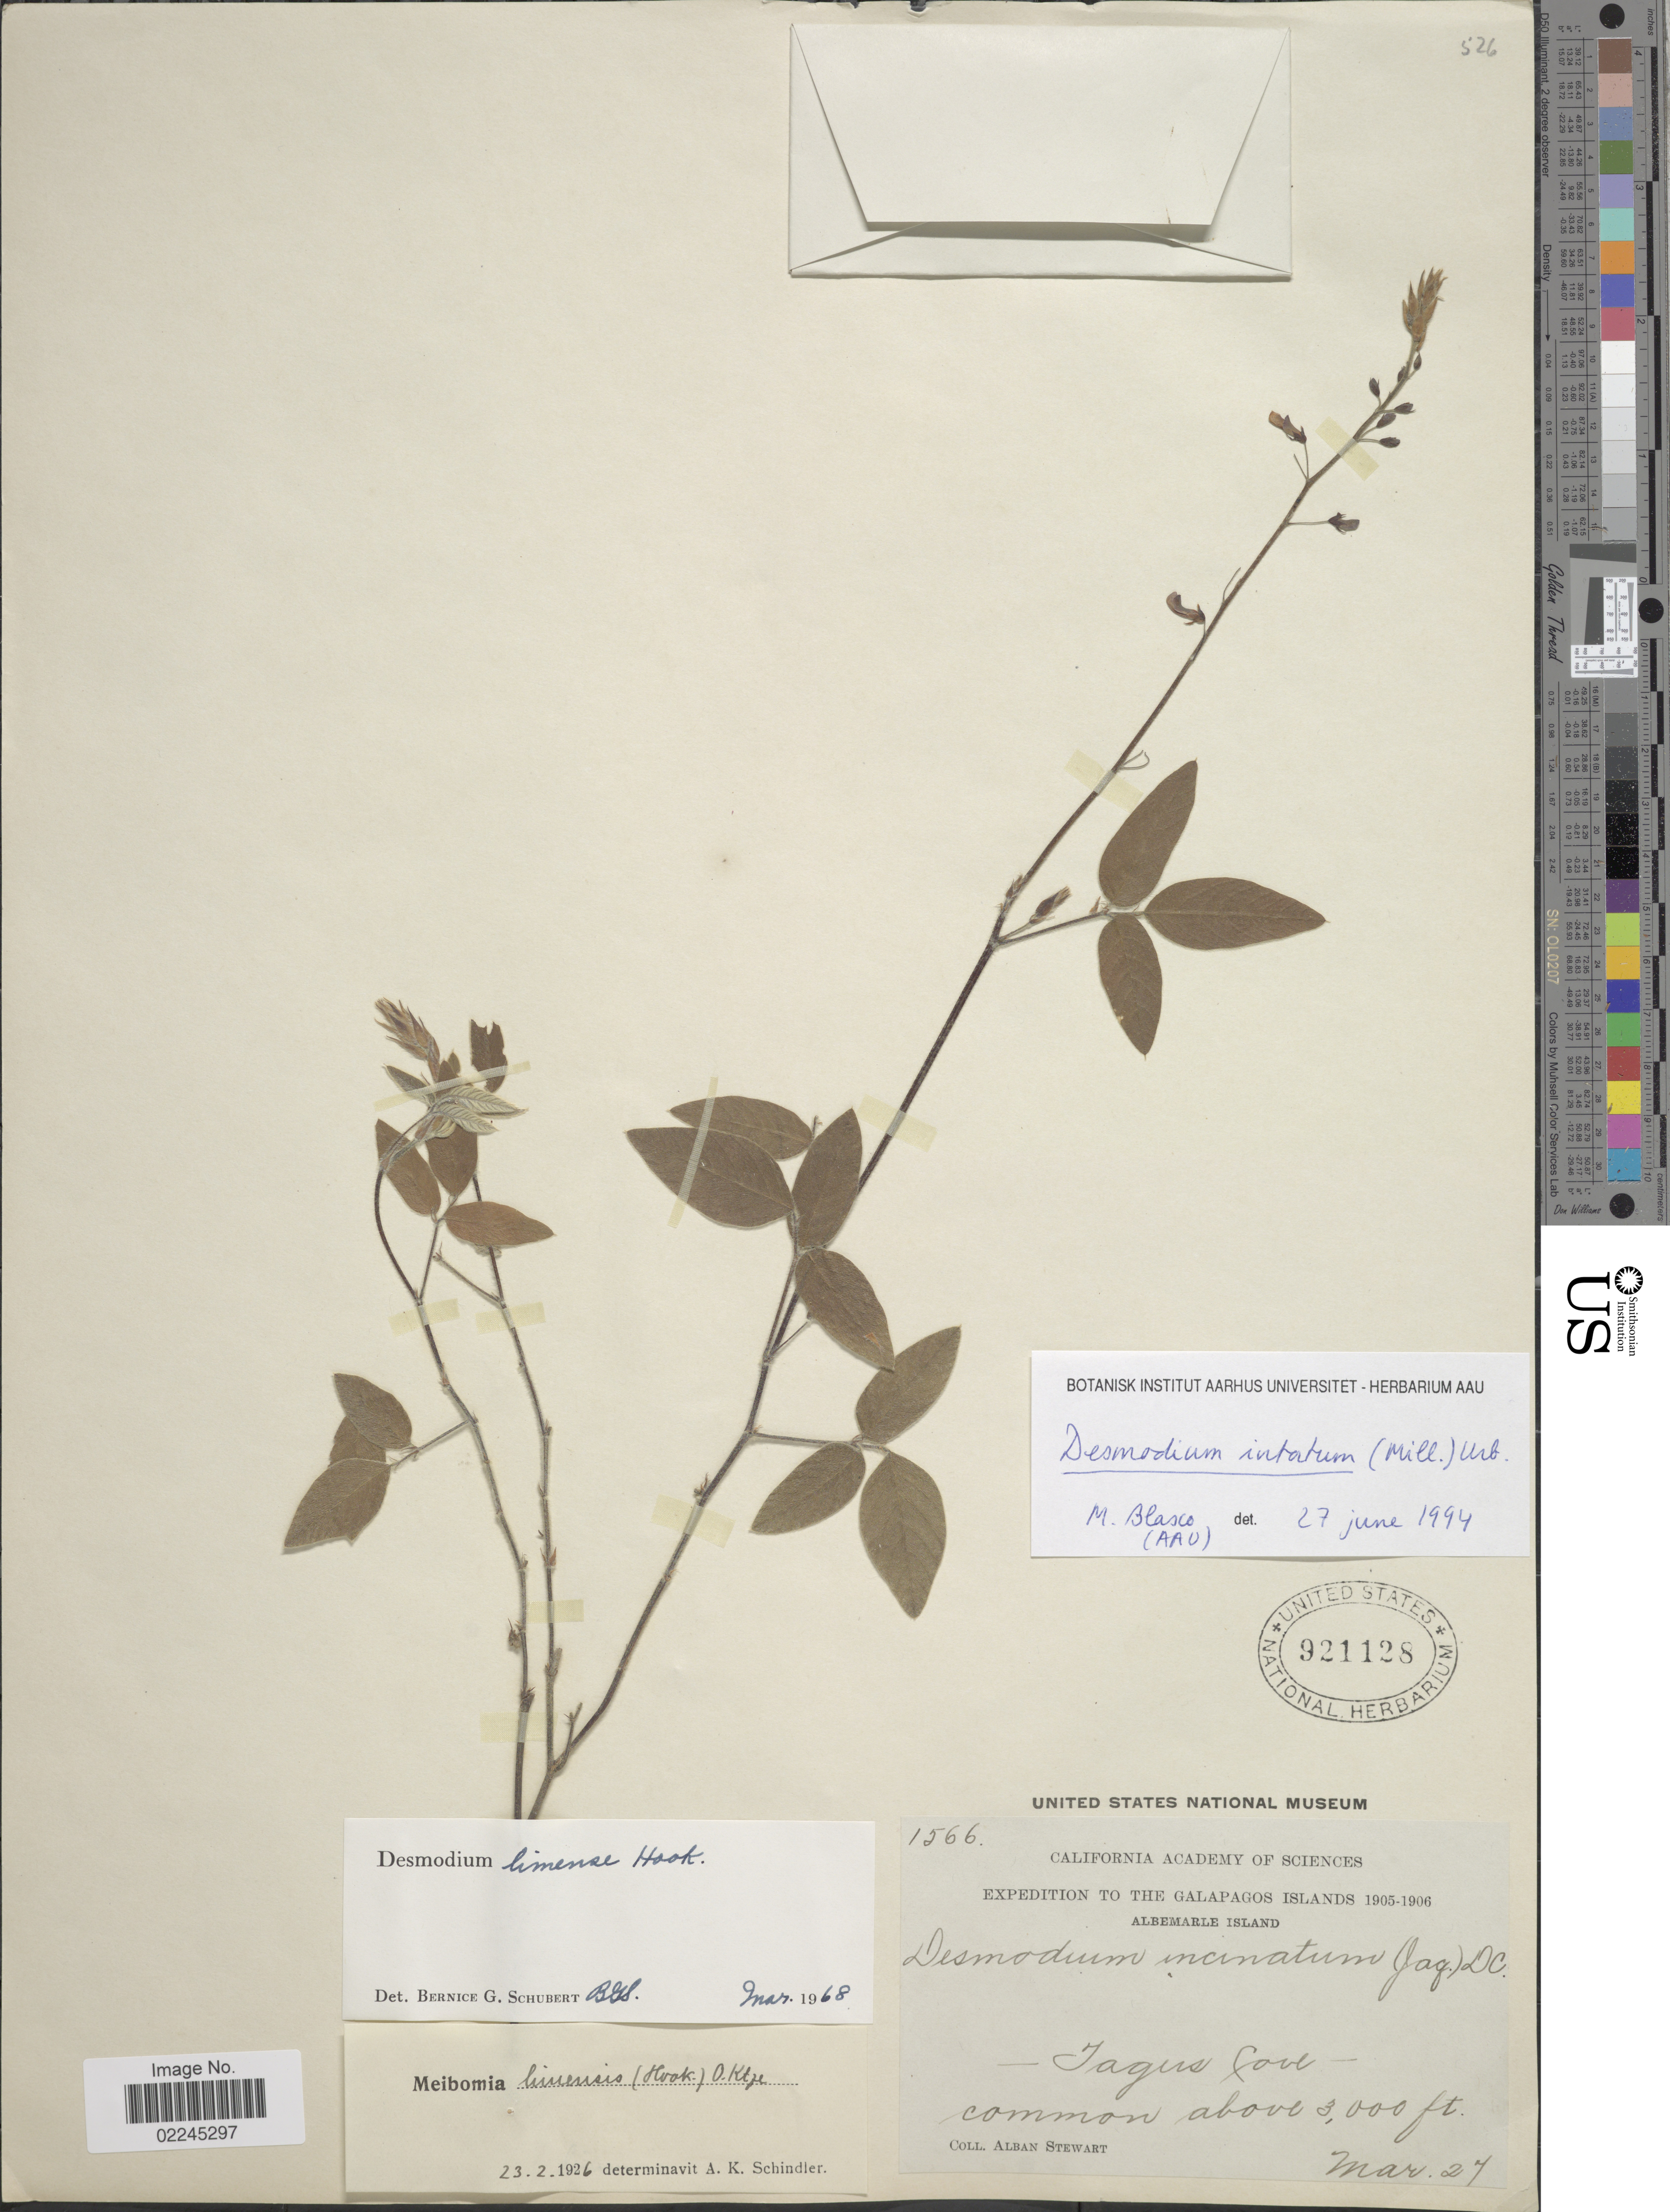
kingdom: Plantae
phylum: Tracheophyta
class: Magnoliopsida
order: Fabales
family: Fabaceae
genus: Desmodium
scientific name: Desmodium intortum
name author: (Mill.) Urb.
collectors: A. Stewart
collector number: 1566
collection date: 1905-03-27/1906-03-27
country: Ecuador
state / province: Colón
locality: Galapagos Islands. Albemarle Island. Tagus Cove.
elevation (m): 914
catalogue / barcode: US 921128